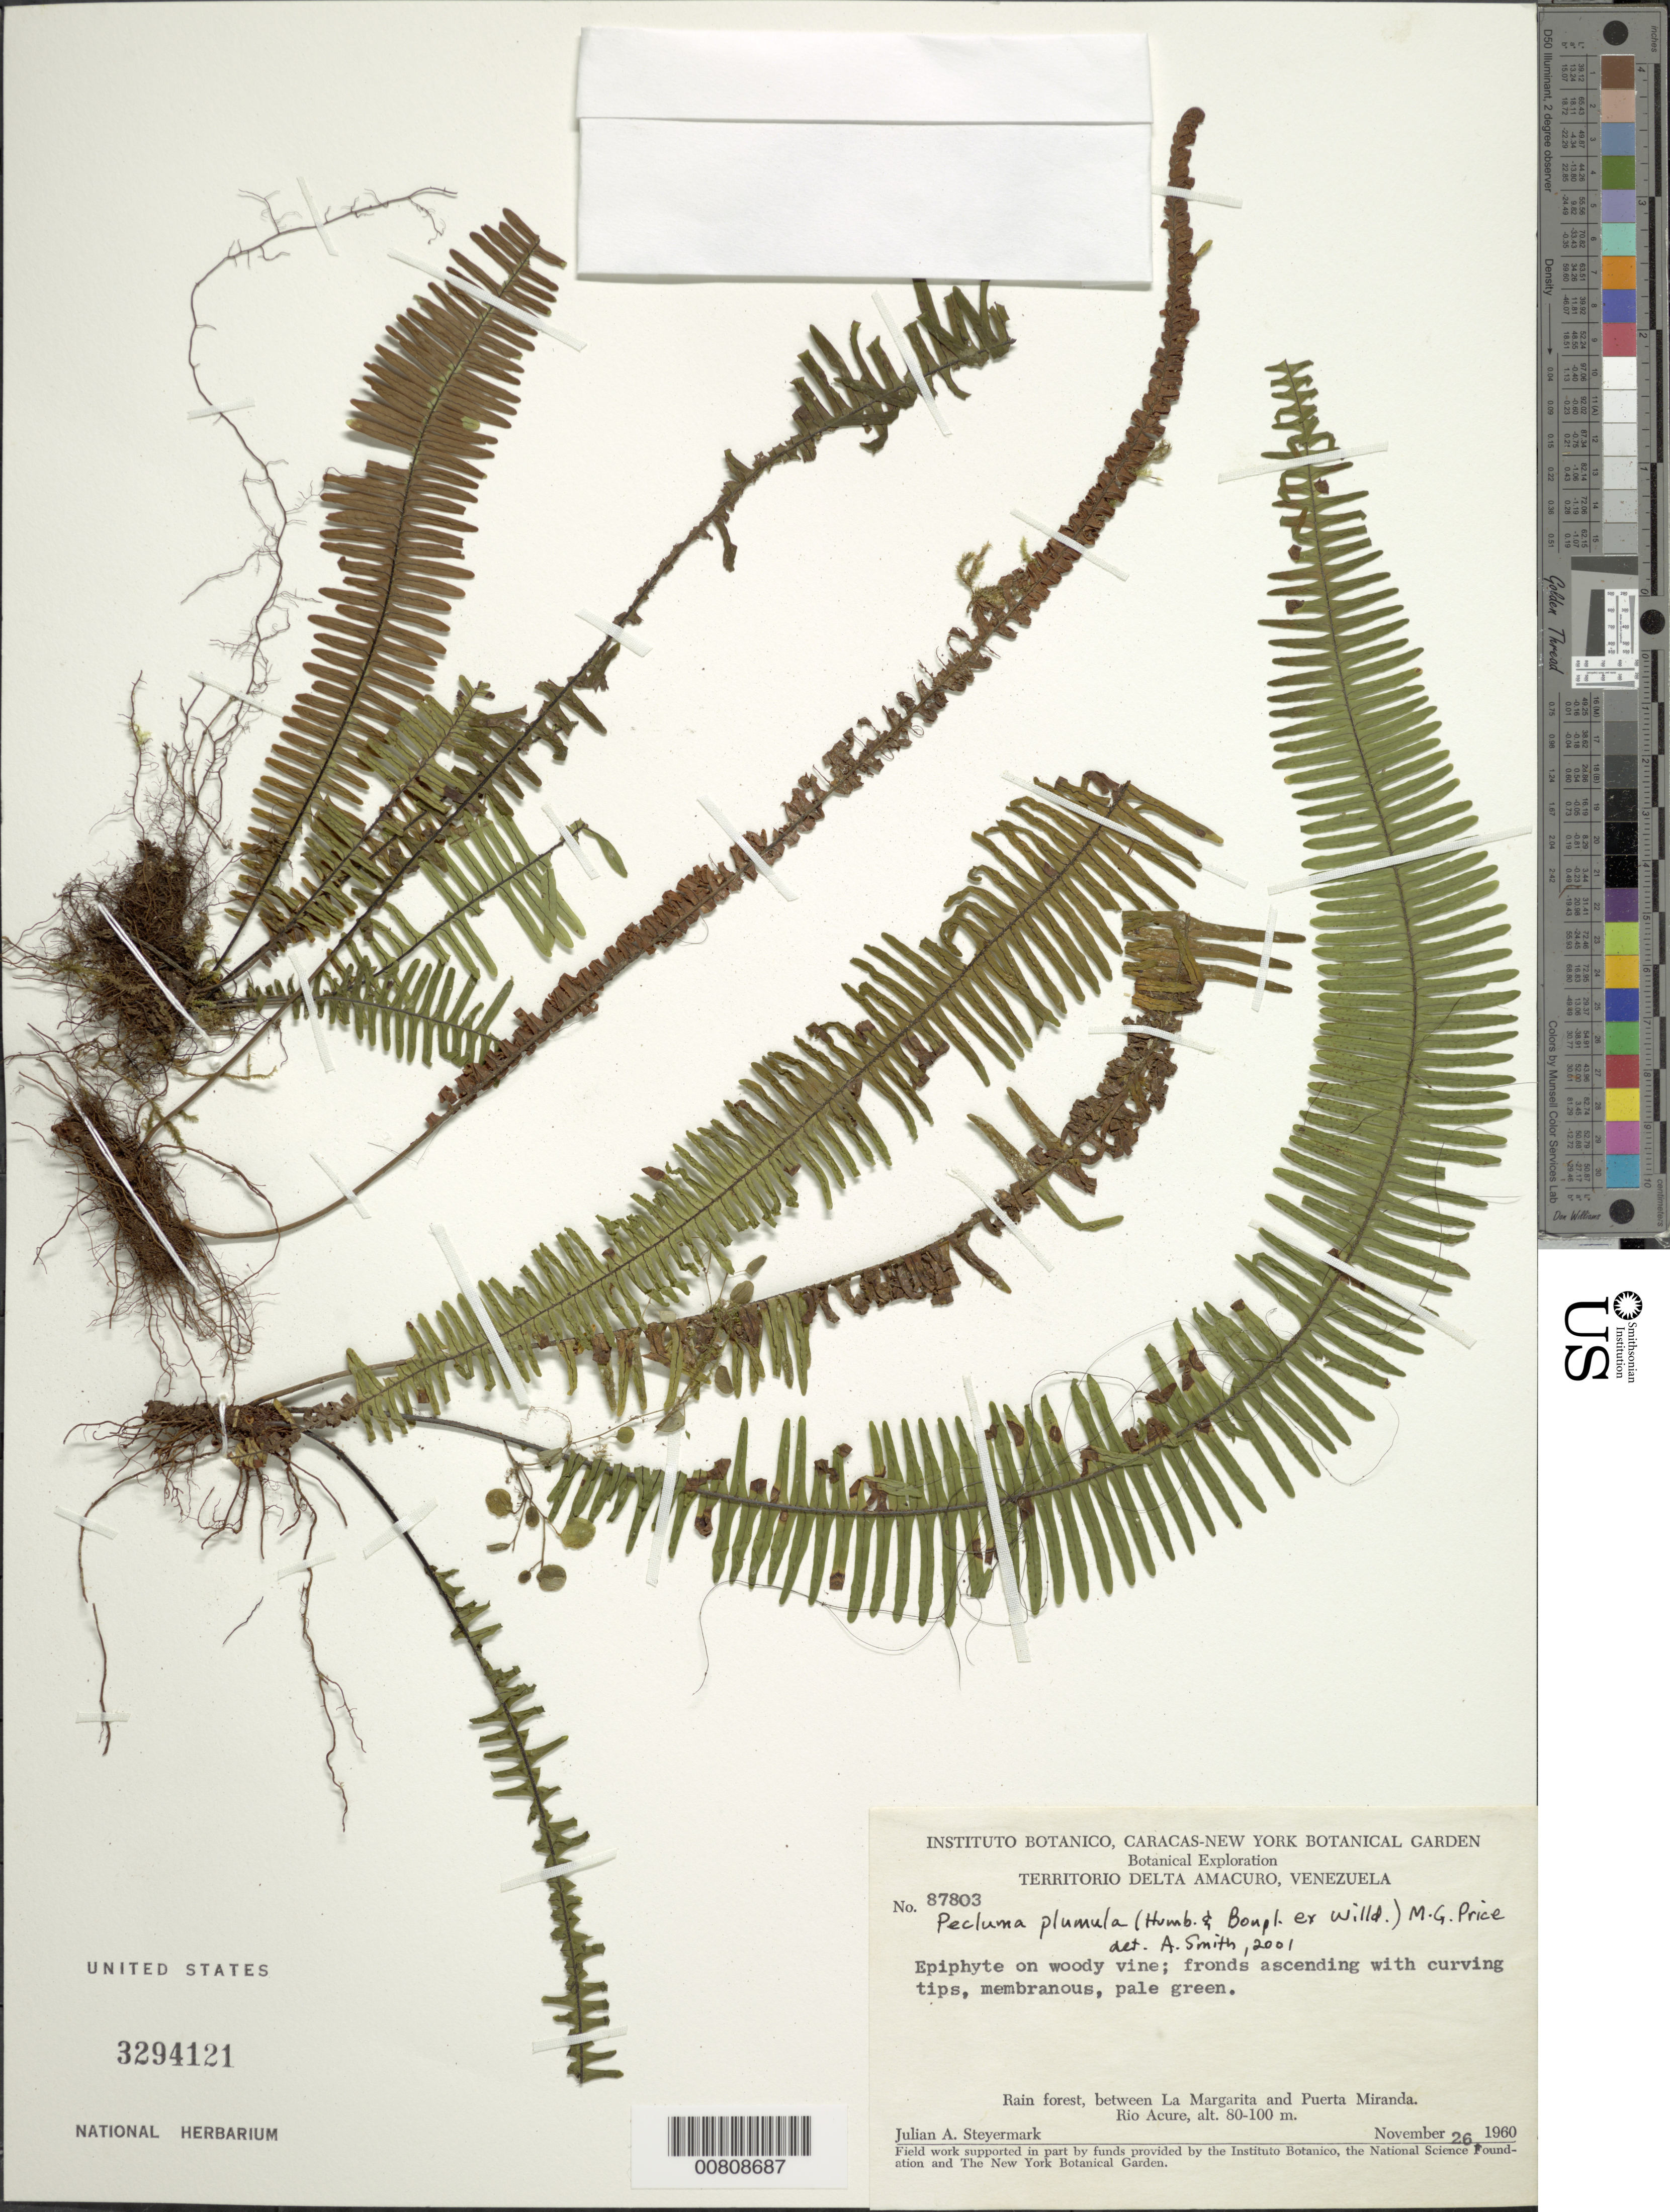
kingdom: Plantae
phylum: Tracheophyta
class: Polypodiopsida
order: Polypodiales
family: Polypodiaceae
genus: Pecluma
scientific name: Pecluma plumula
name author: (Humb. & Bonpl. ex Willd.) M.G. Price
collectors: J. Steyermark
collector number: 87803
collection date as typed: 26-Nov-60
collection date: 1960-11-26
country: Venezuela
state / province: Delta Amacuro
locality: Río Acure, between La Margarita and Puerto Miranda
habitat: Rain forest; on woody vine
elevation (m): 80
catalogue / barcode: US 3294121